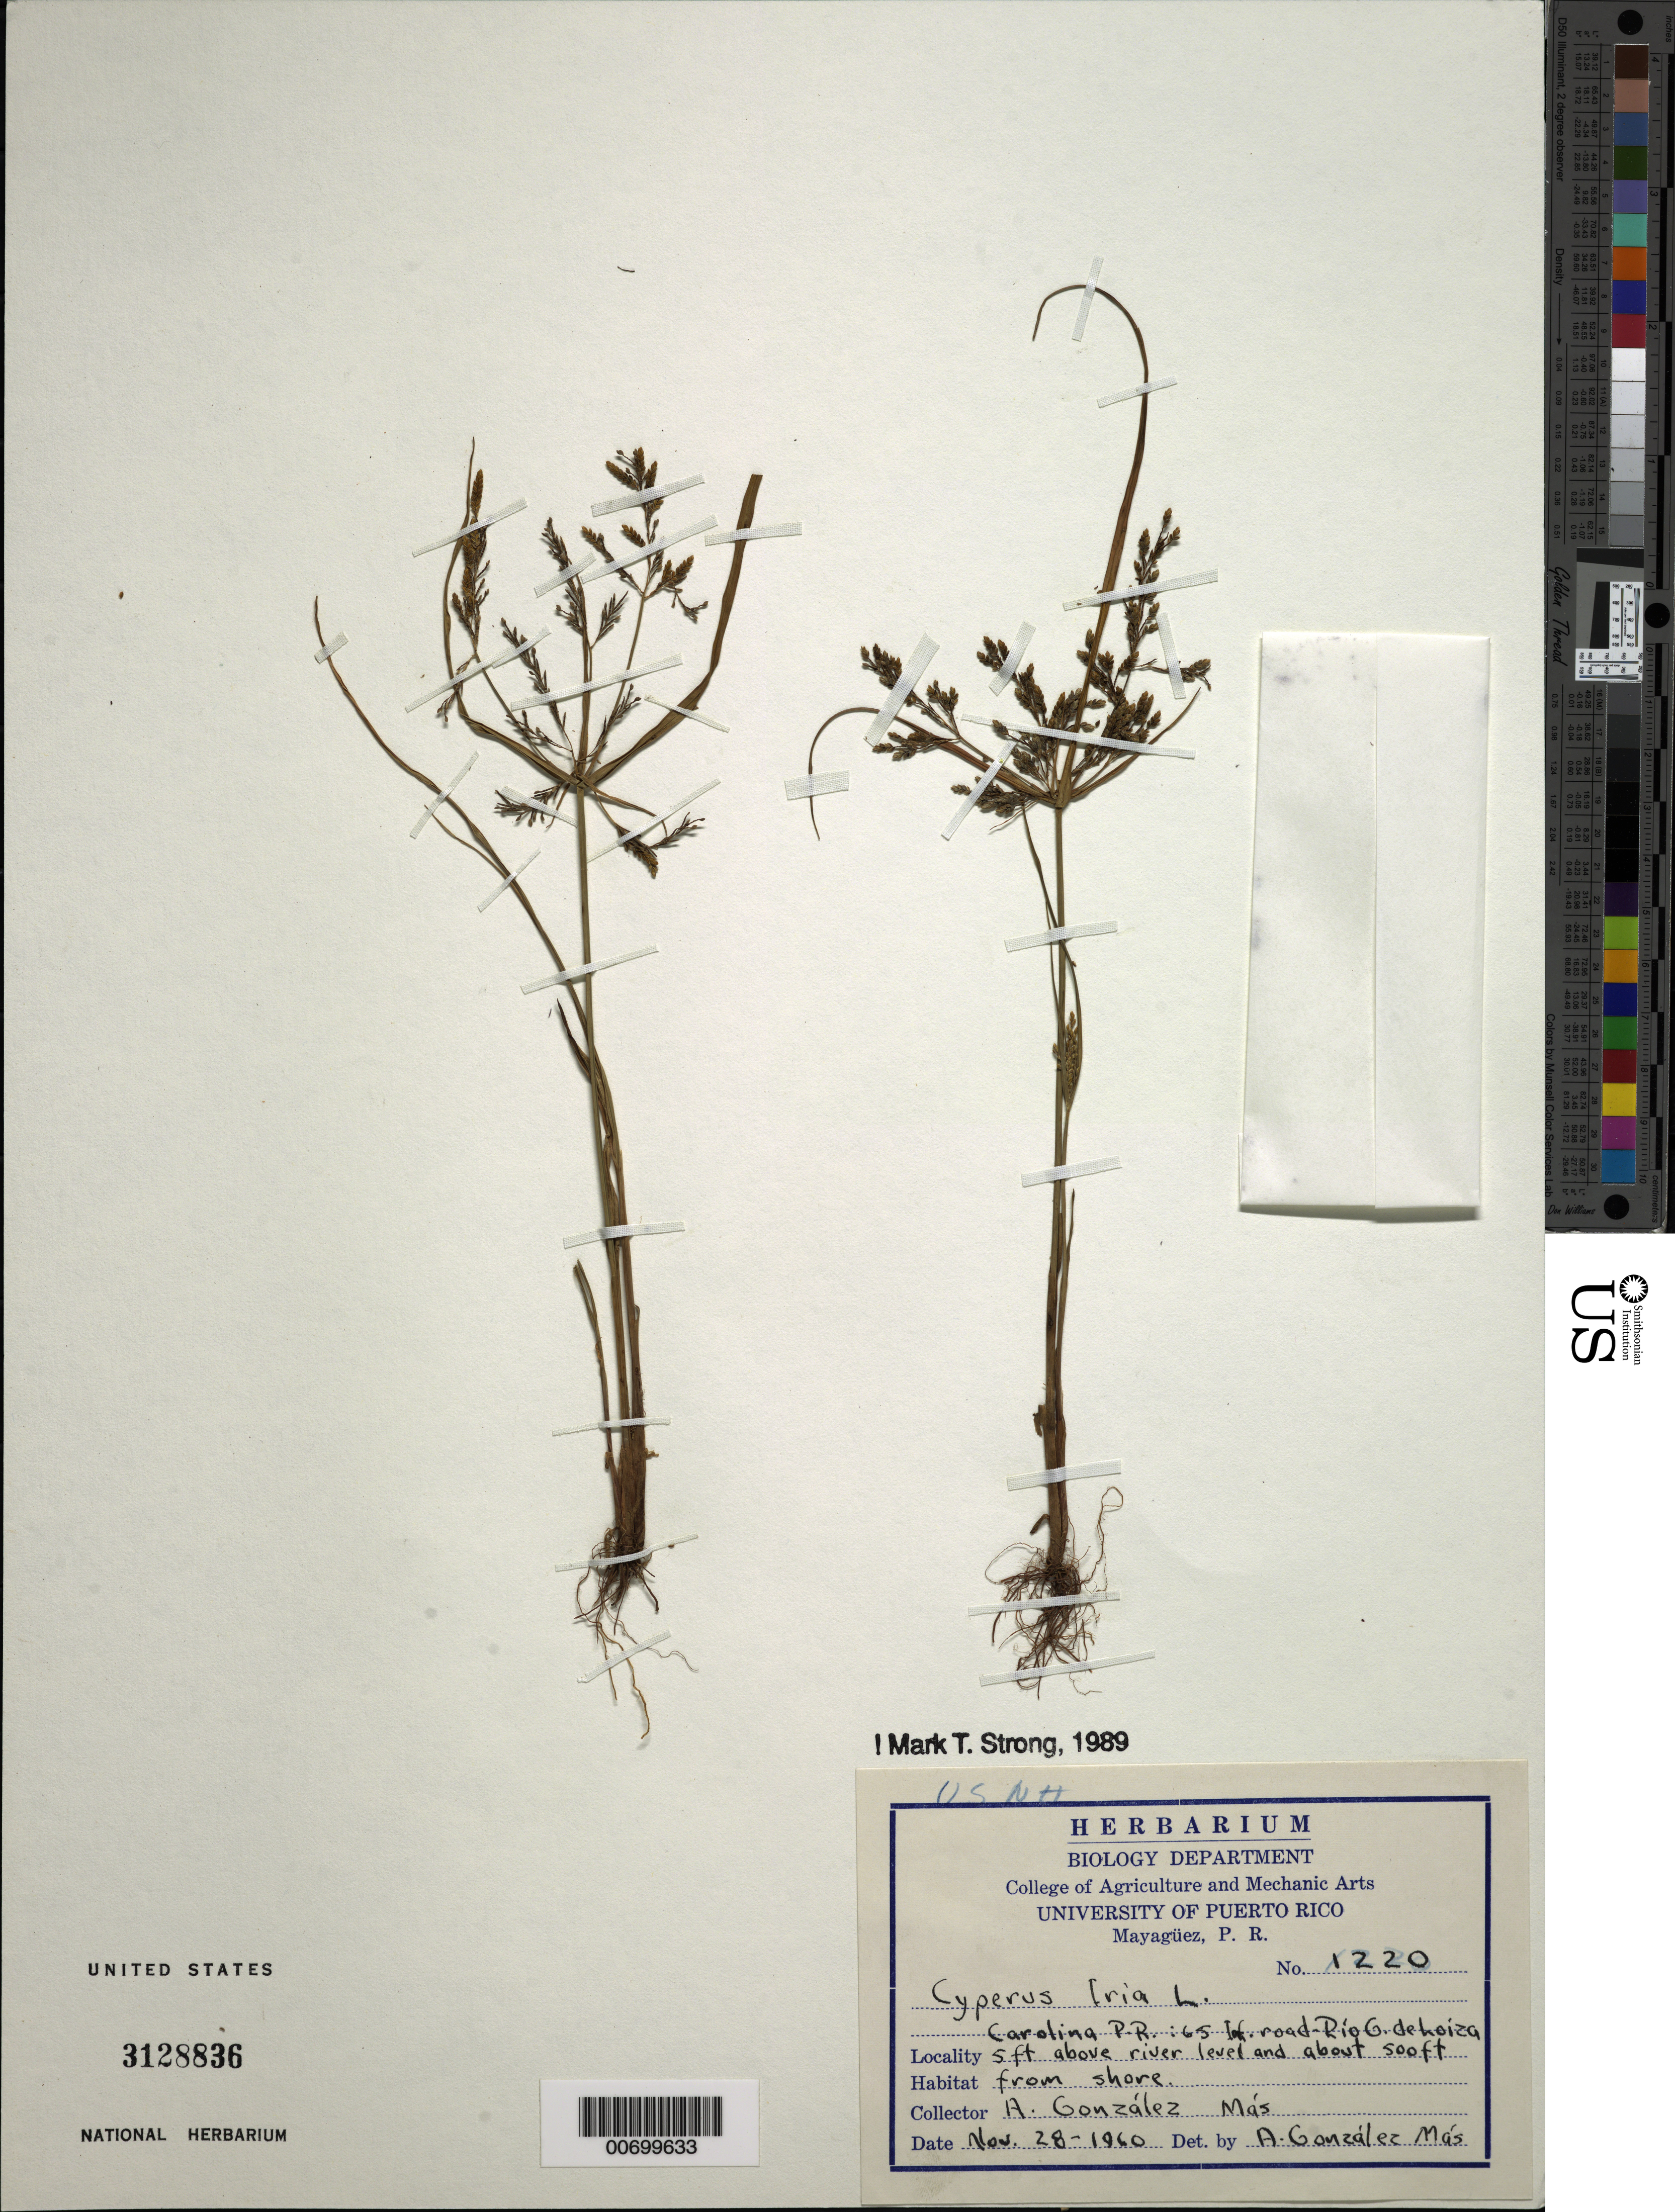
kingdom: Plantae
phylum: Tracheophyta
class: Liliopsida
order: Poales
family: Cyperaceae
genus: Cyperus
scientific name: Cyperus iria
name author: L.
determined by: Strong, M. T., (US), Smithsonian Institution - National Museum of Natural History (UNITED STATES)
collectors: A. González Más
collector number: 1220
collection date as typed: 28 Nov 1960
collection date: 1960-11-28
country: Puerto Rico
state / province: Carolina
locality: Carolina: 65 Inf. Road Río G. de Loiza.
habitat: Five feet above river level and ca. 500 ft from shore.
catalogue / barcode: US 3128836